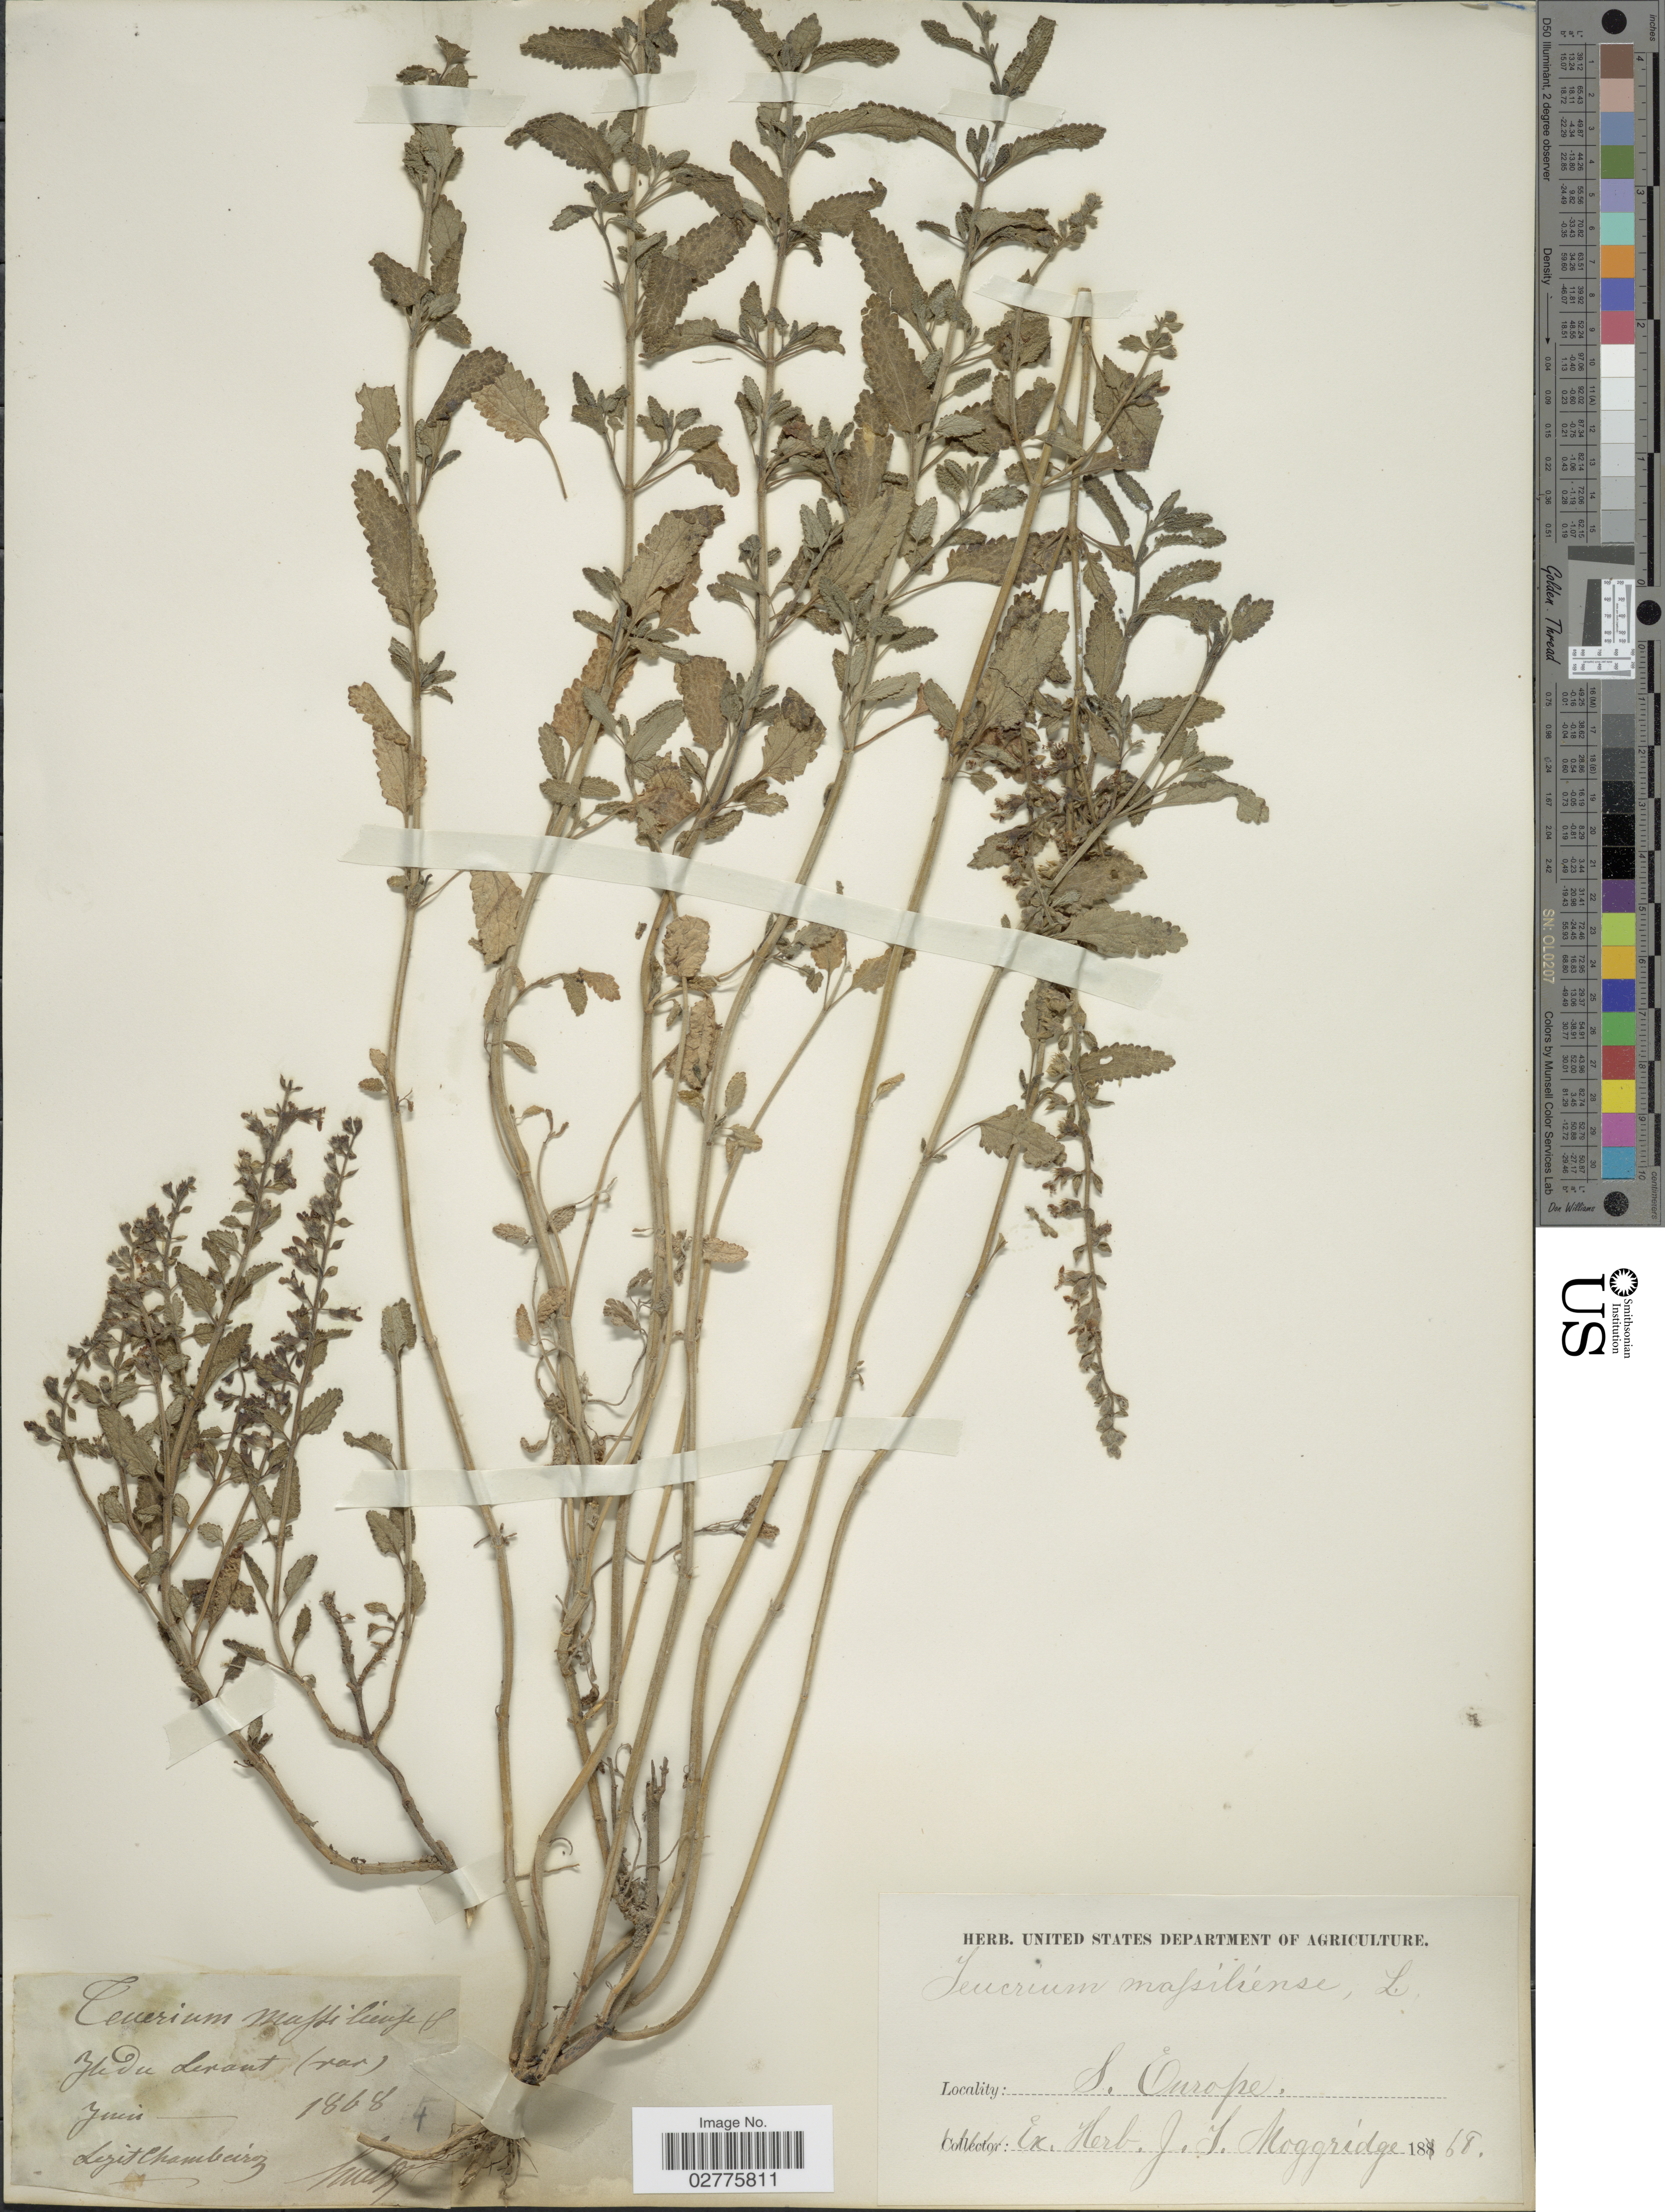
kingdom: Plantae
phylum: Tracheophyta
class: Magnoliopsida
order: Lamiales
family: Lamiaceae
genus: Teucrium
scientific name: Teucrium massiliense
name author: L.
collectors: -. Chambers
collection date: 1868-06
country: France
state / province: Provence-Alpes-Côte d'Azur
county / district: Var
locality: S. Europe. Ile du Levant (var).